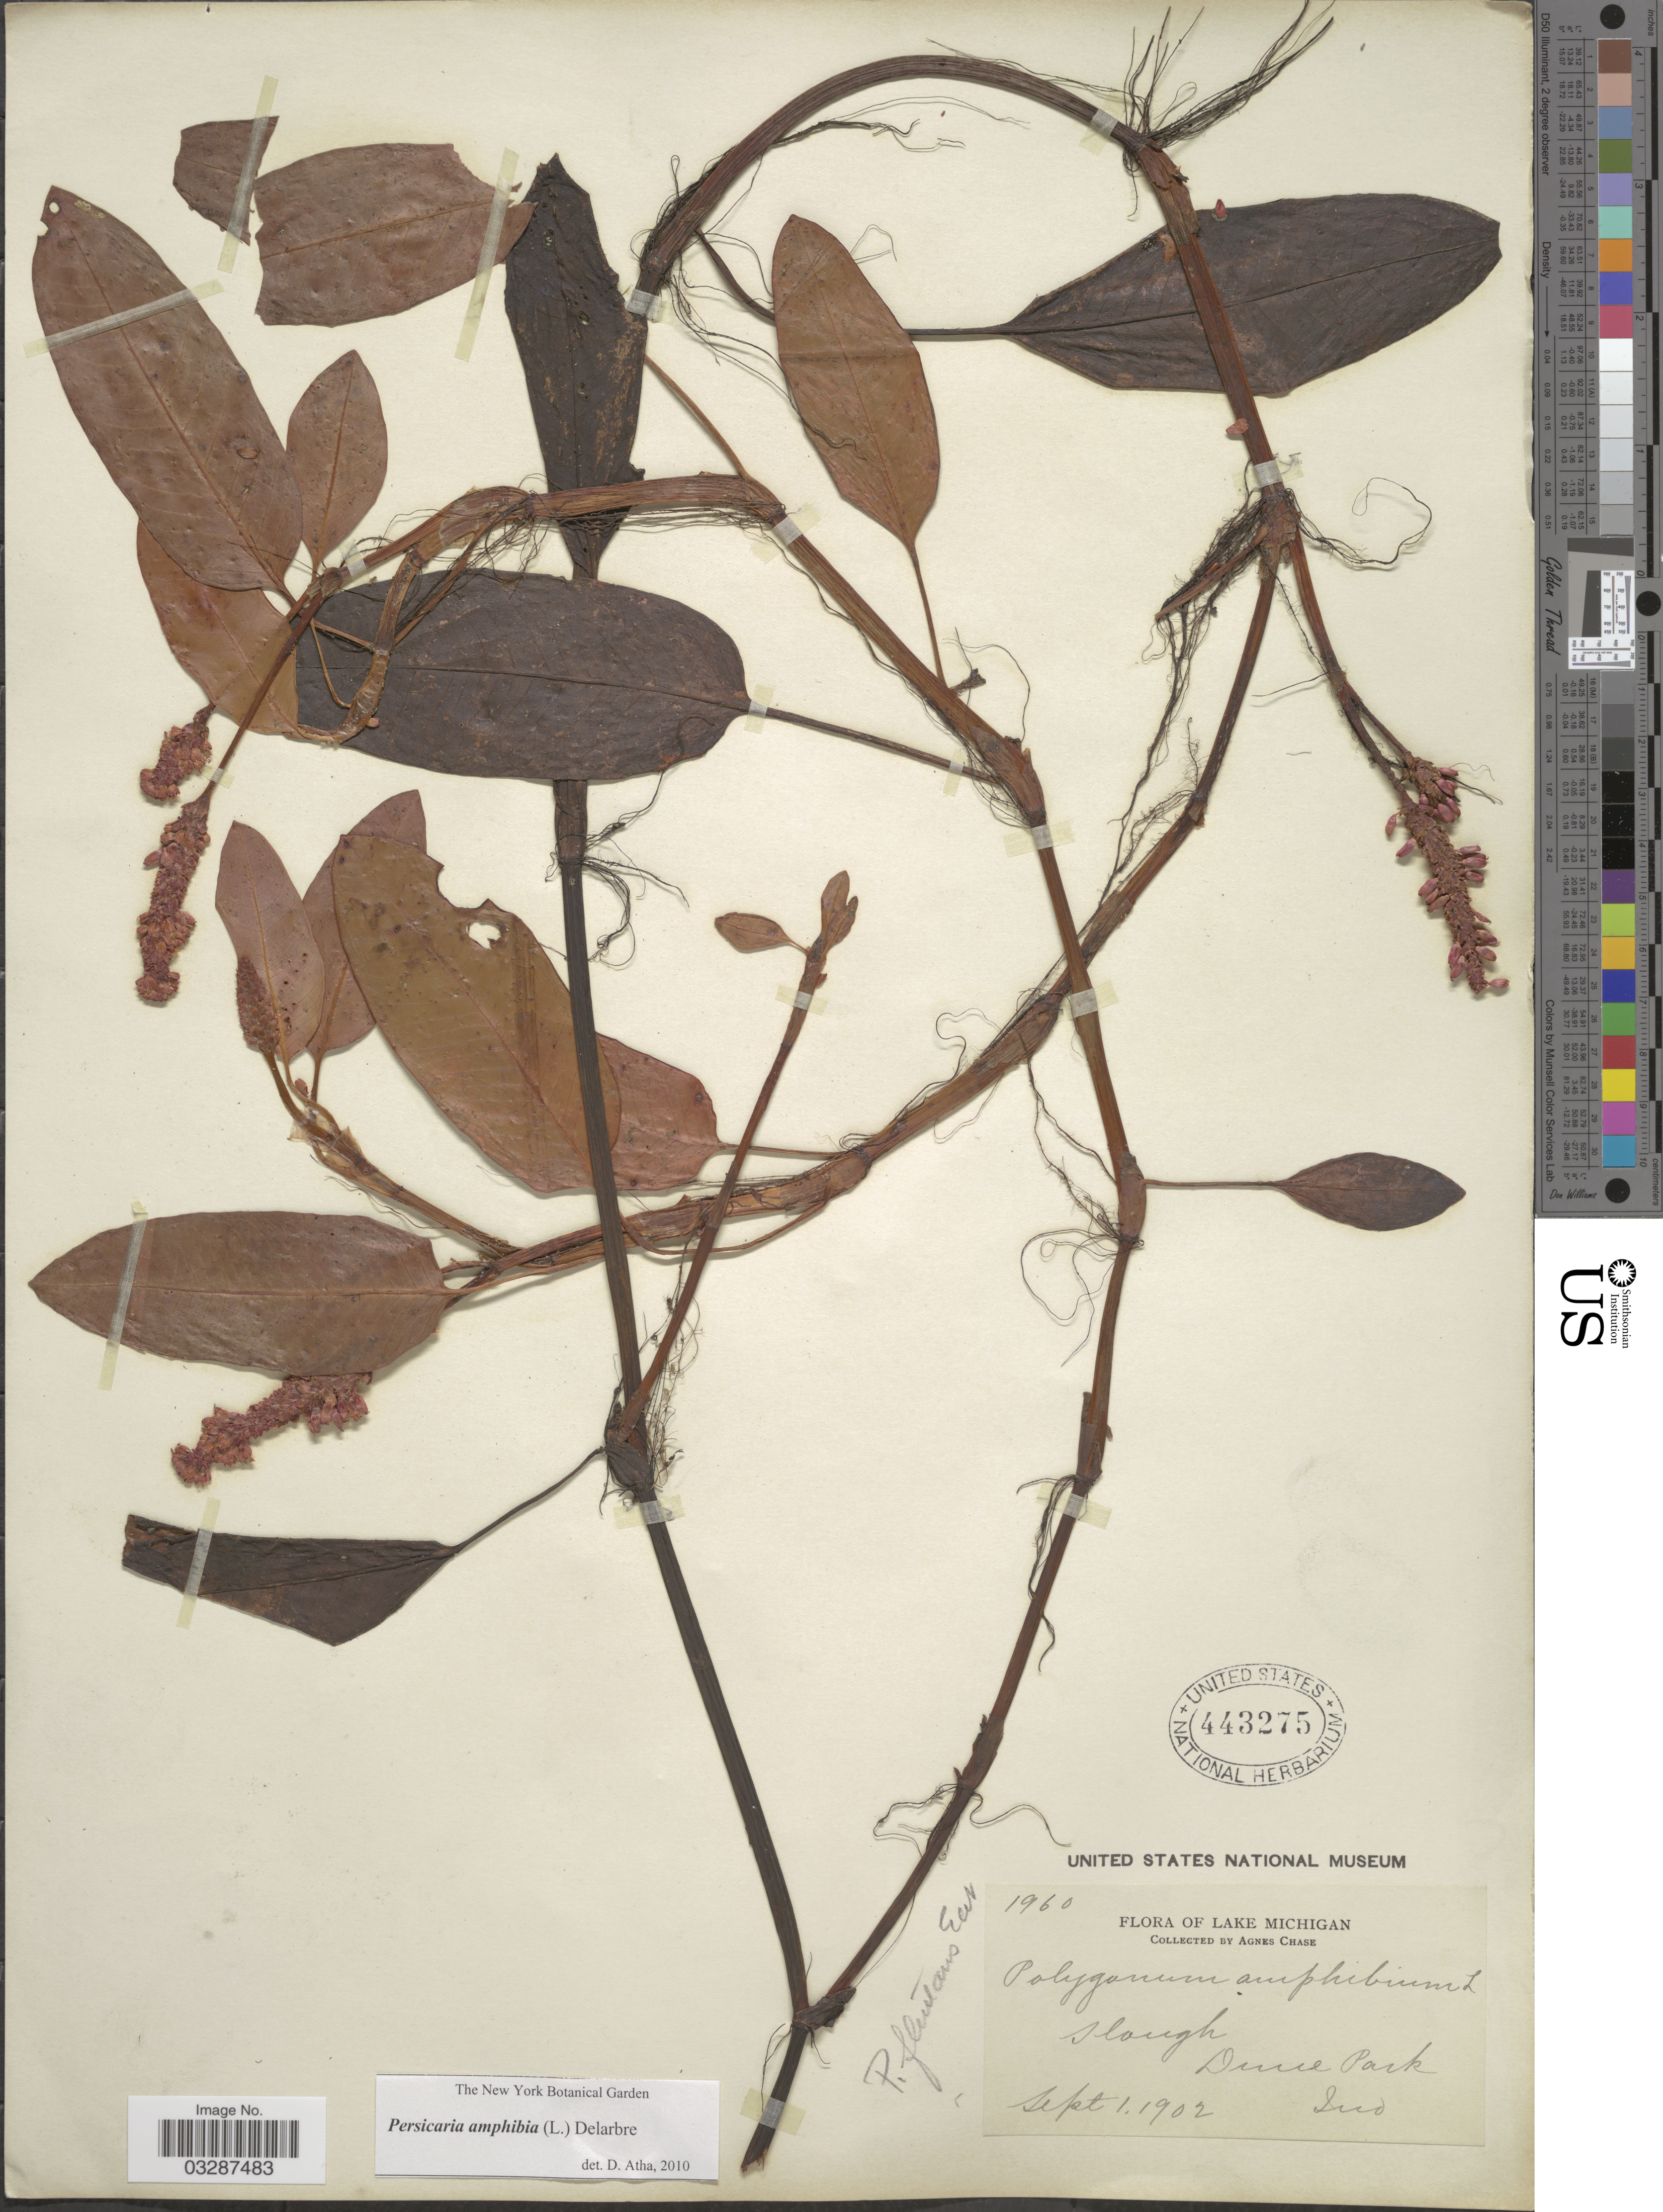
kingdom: Plantae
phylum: Tracheophyta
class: Magnoliopsida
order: Caryophyllales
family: Polygonaceae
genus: Persicaria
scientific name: Persicaria amphibia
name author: (L.) Delarbre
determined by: Atha, D. E.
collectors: A. Chase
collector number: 1960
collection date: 1902-09-01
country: United States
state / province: Indiana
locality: Lake Michigan. Dune Park.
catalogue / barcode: US 443275